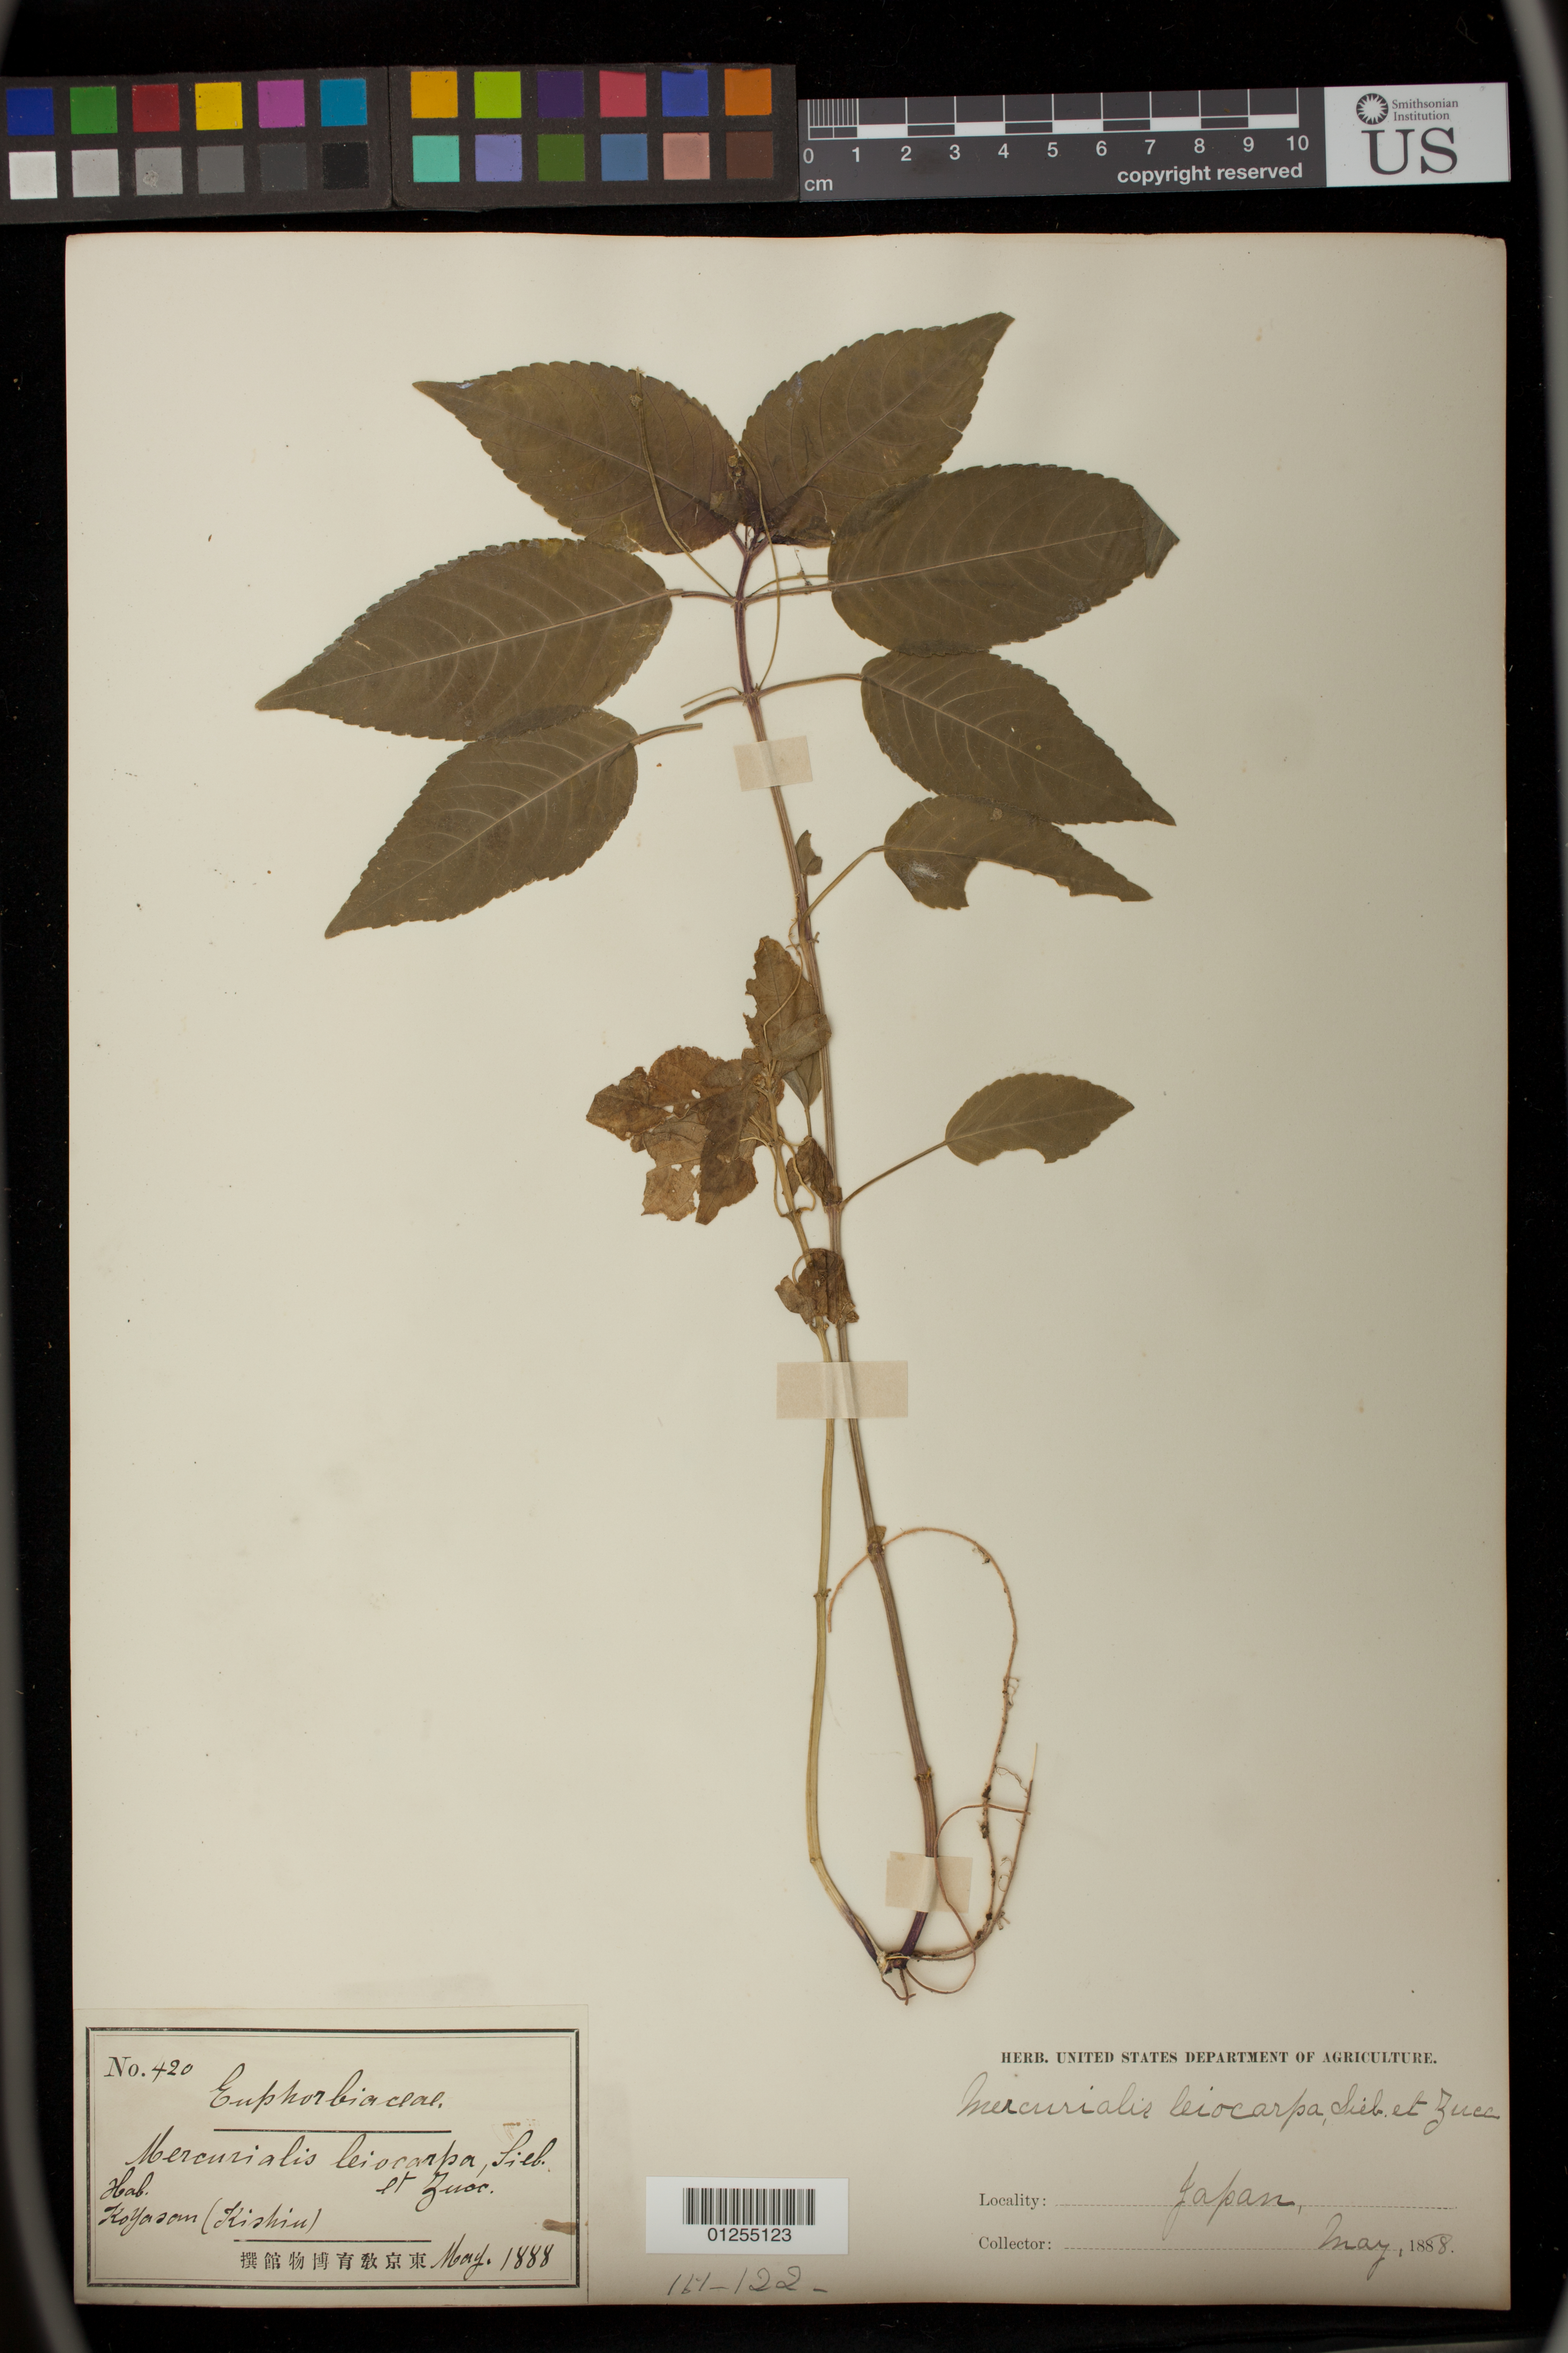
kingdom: Plantae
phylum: Tracheophyta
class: Magnoliopsida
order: Malpighiales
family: Euphorbiaceae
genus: Mercurialis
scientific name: Mercurialis leiocarpa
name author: Siebold & Zucc.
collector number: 420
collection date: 1888-05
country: Japan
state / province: Wakayama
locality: Koyasom (Kishiu)